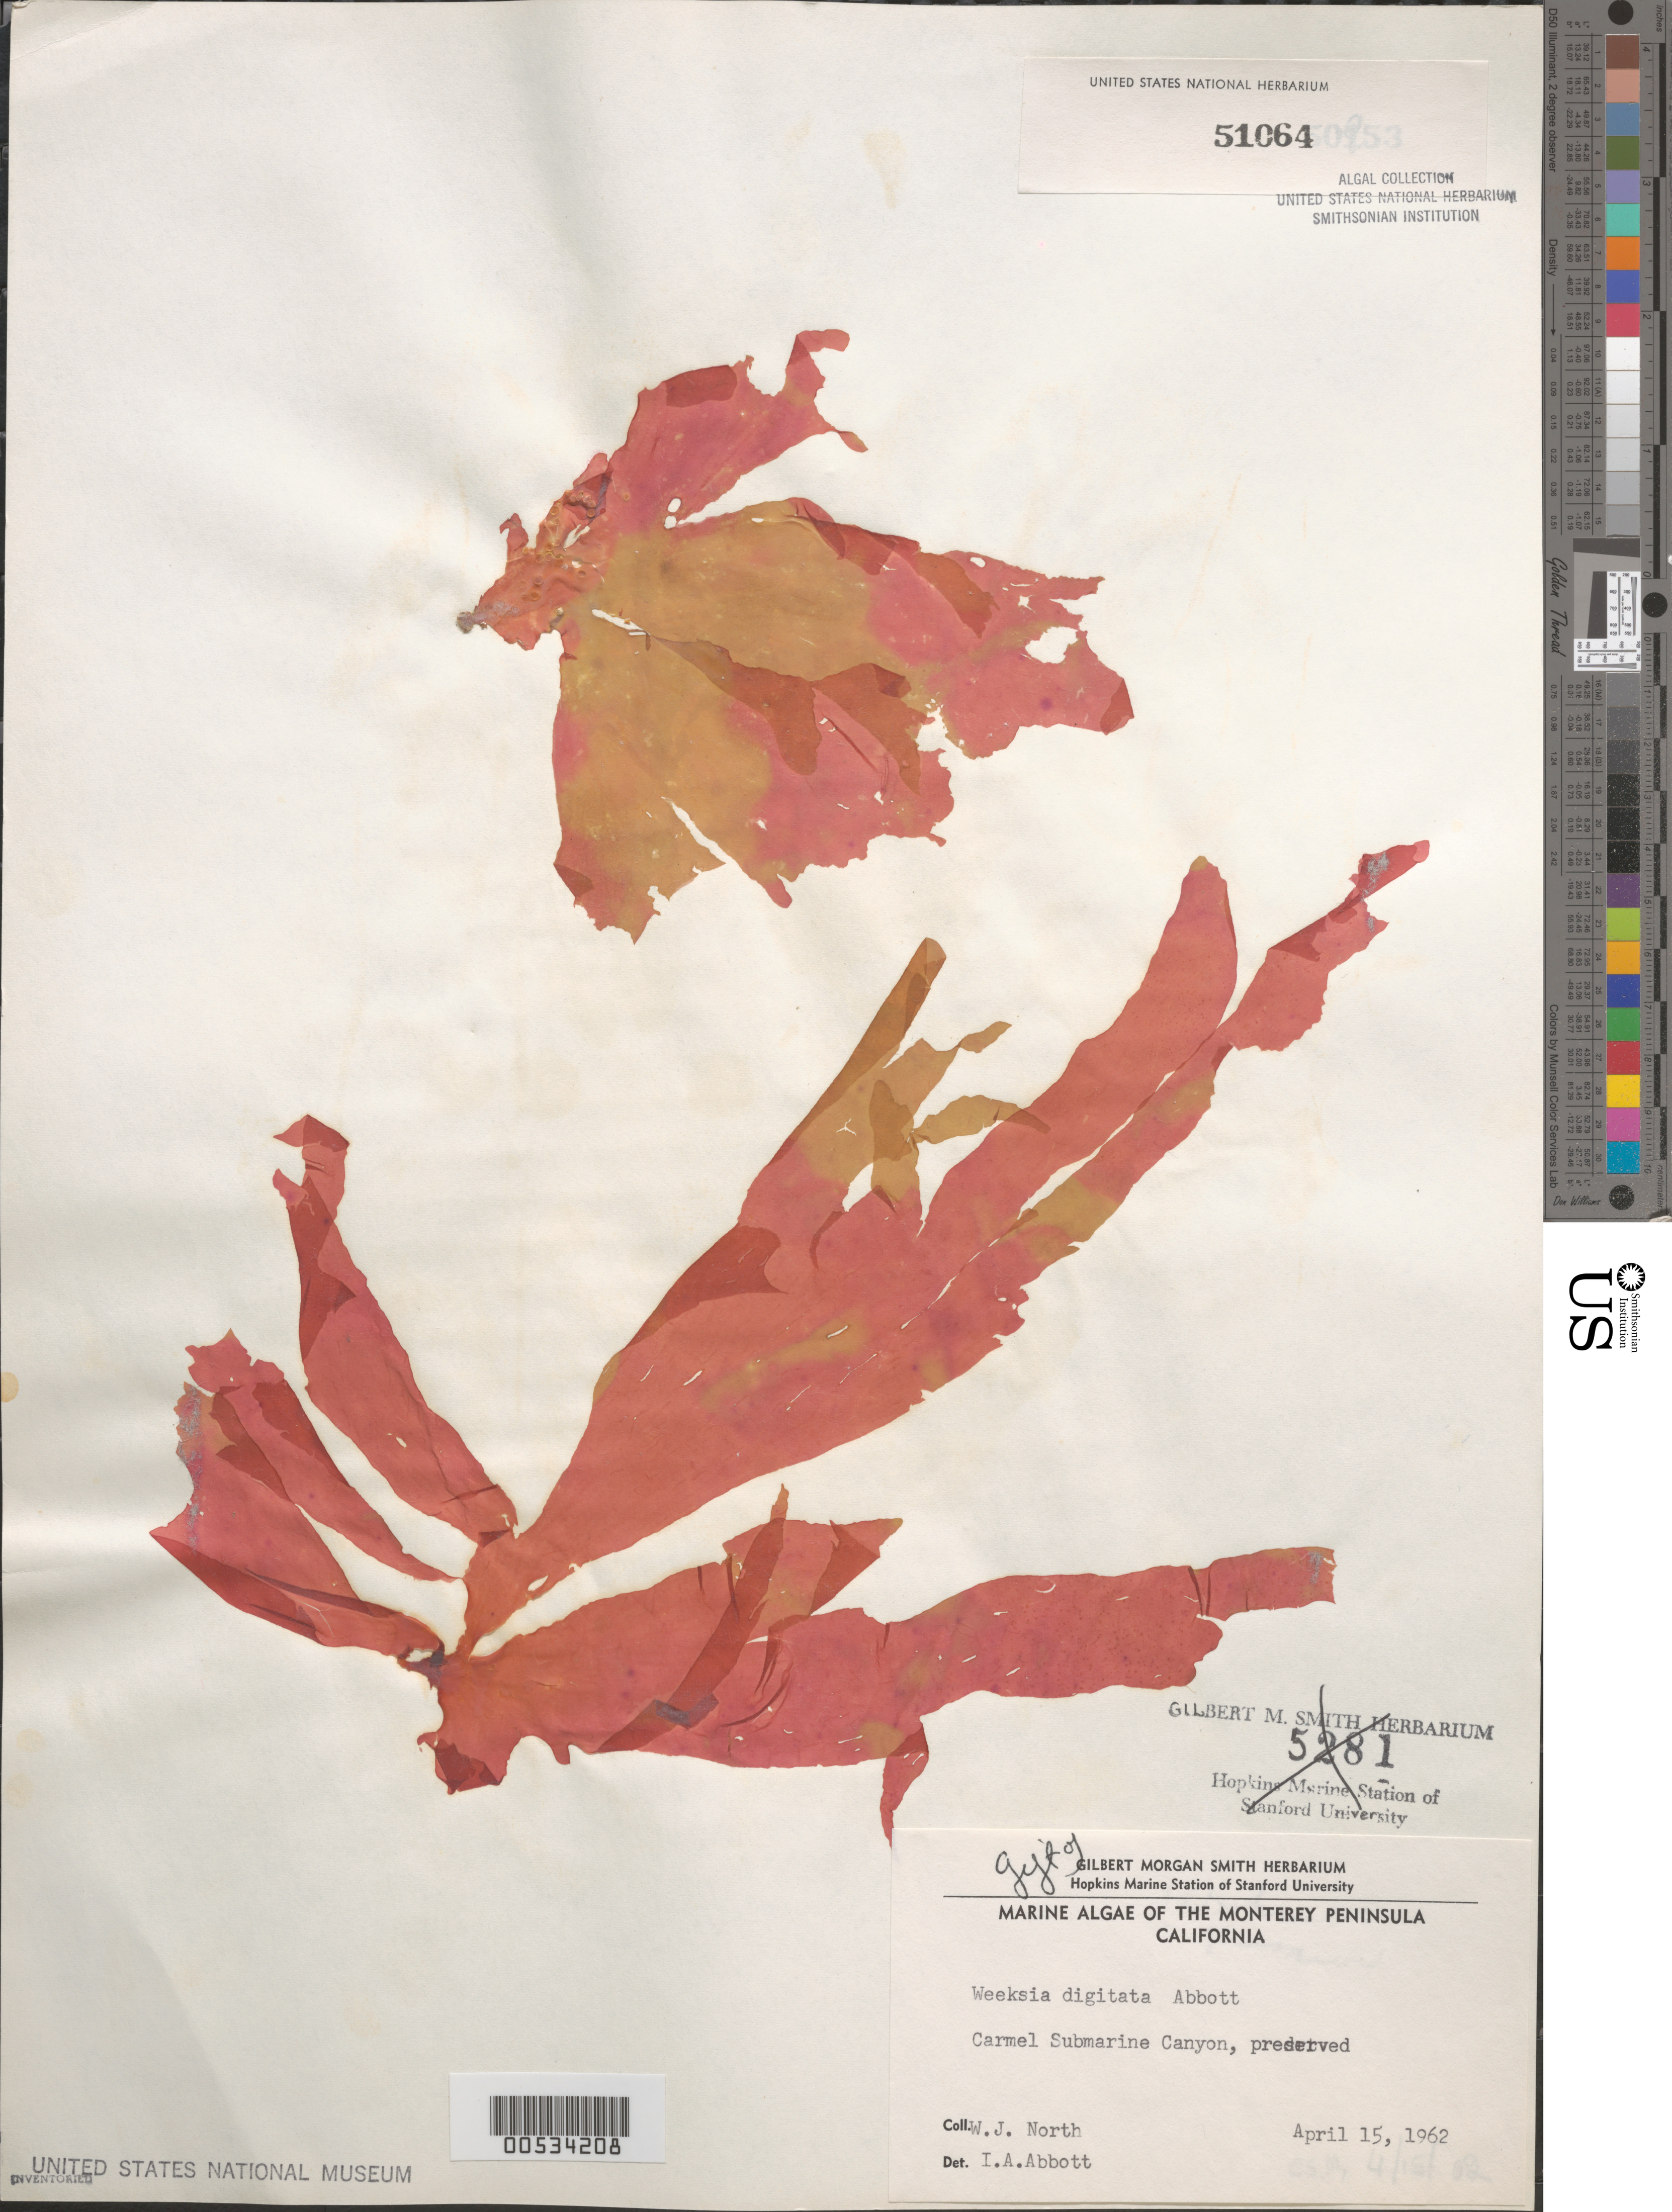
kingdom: Plantae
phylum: Rhodophyta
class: Florideophyceae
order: Gigartinales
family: Dumontiaceae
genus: Weeksia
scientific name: Weeksia digitata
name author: I.A. Abbott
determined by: Abbott, Isabella A.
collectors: W. North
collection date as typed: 15 Apr 1962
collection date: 1962-04-15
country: United States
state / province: California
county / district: Monterey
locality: Carmel Submarine Canyon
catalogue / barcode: US 51064